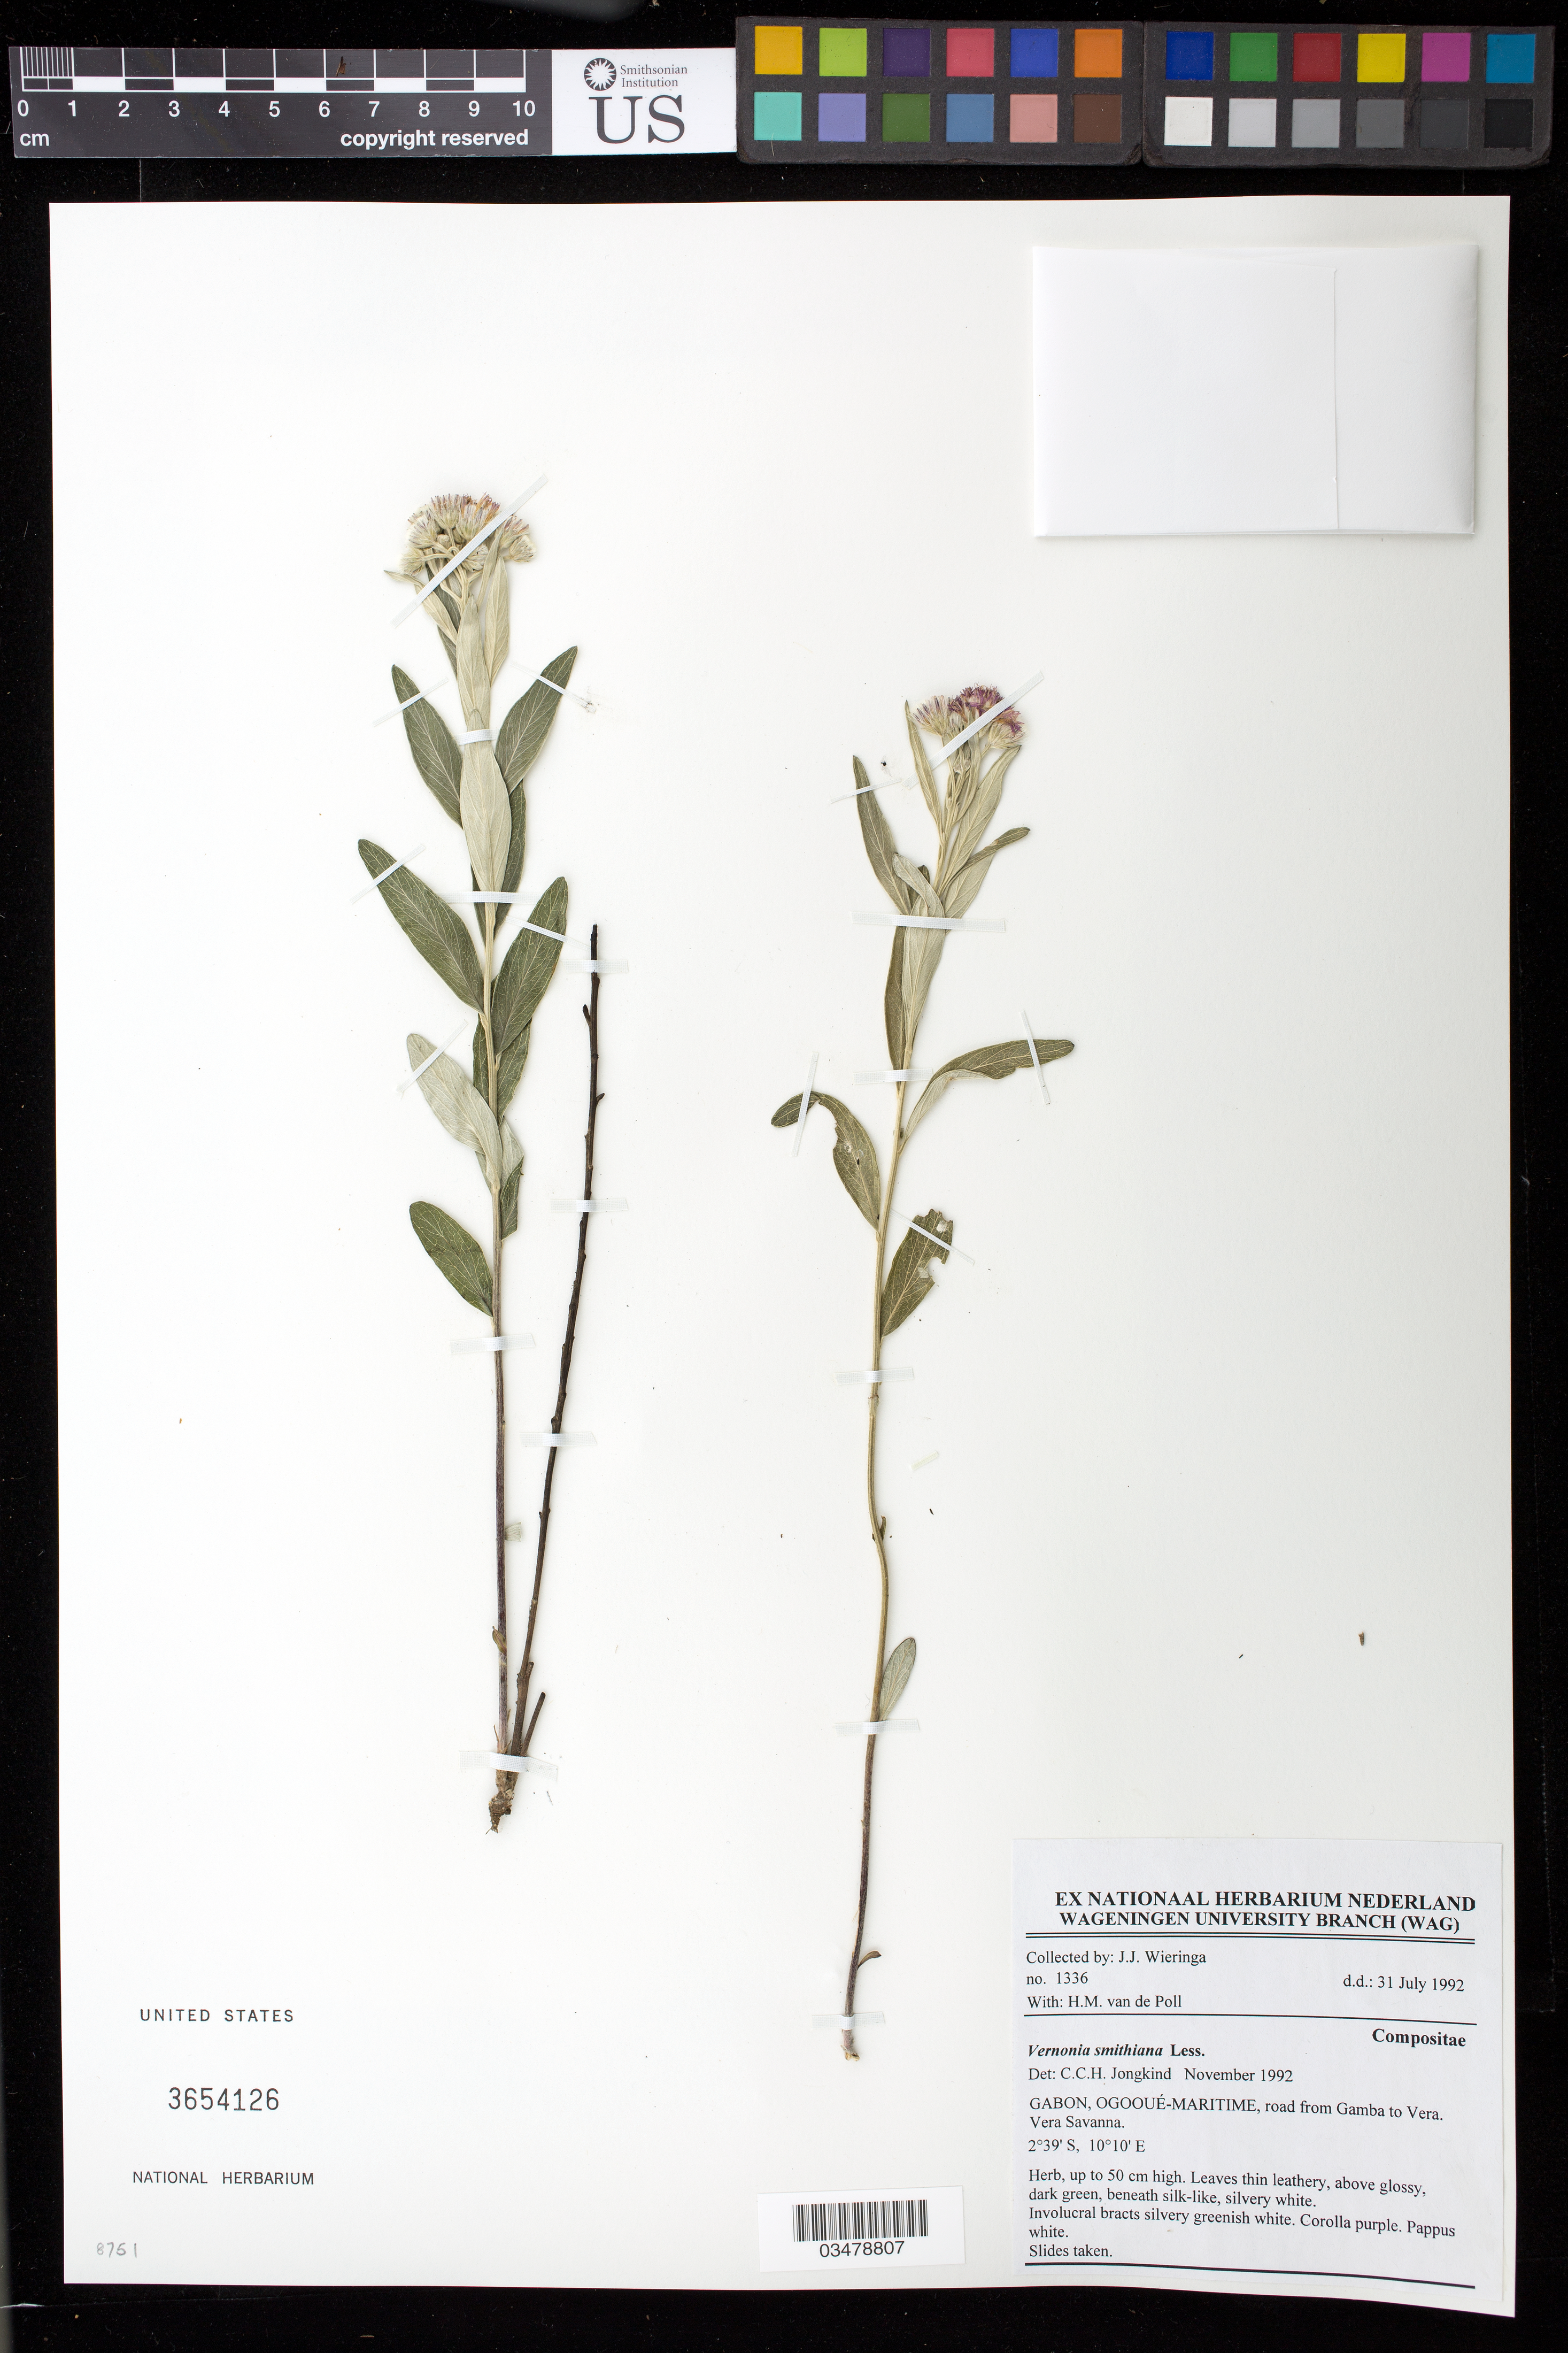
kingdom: Plantae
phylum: Tracheophyta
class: Magnoliopsida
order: Asterales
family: Asteraceae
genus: Hilliardiella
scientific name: Hilliardiella smithiana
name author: (Less.) H. Rob.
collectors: J. J. Wieringa & H. van de Poll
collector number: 1336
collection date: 1992-07-31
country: Gabon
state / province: Ogooué-Maritime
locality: Road from Gamba to Vera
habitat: Vera savanna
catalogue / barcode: US 3654126